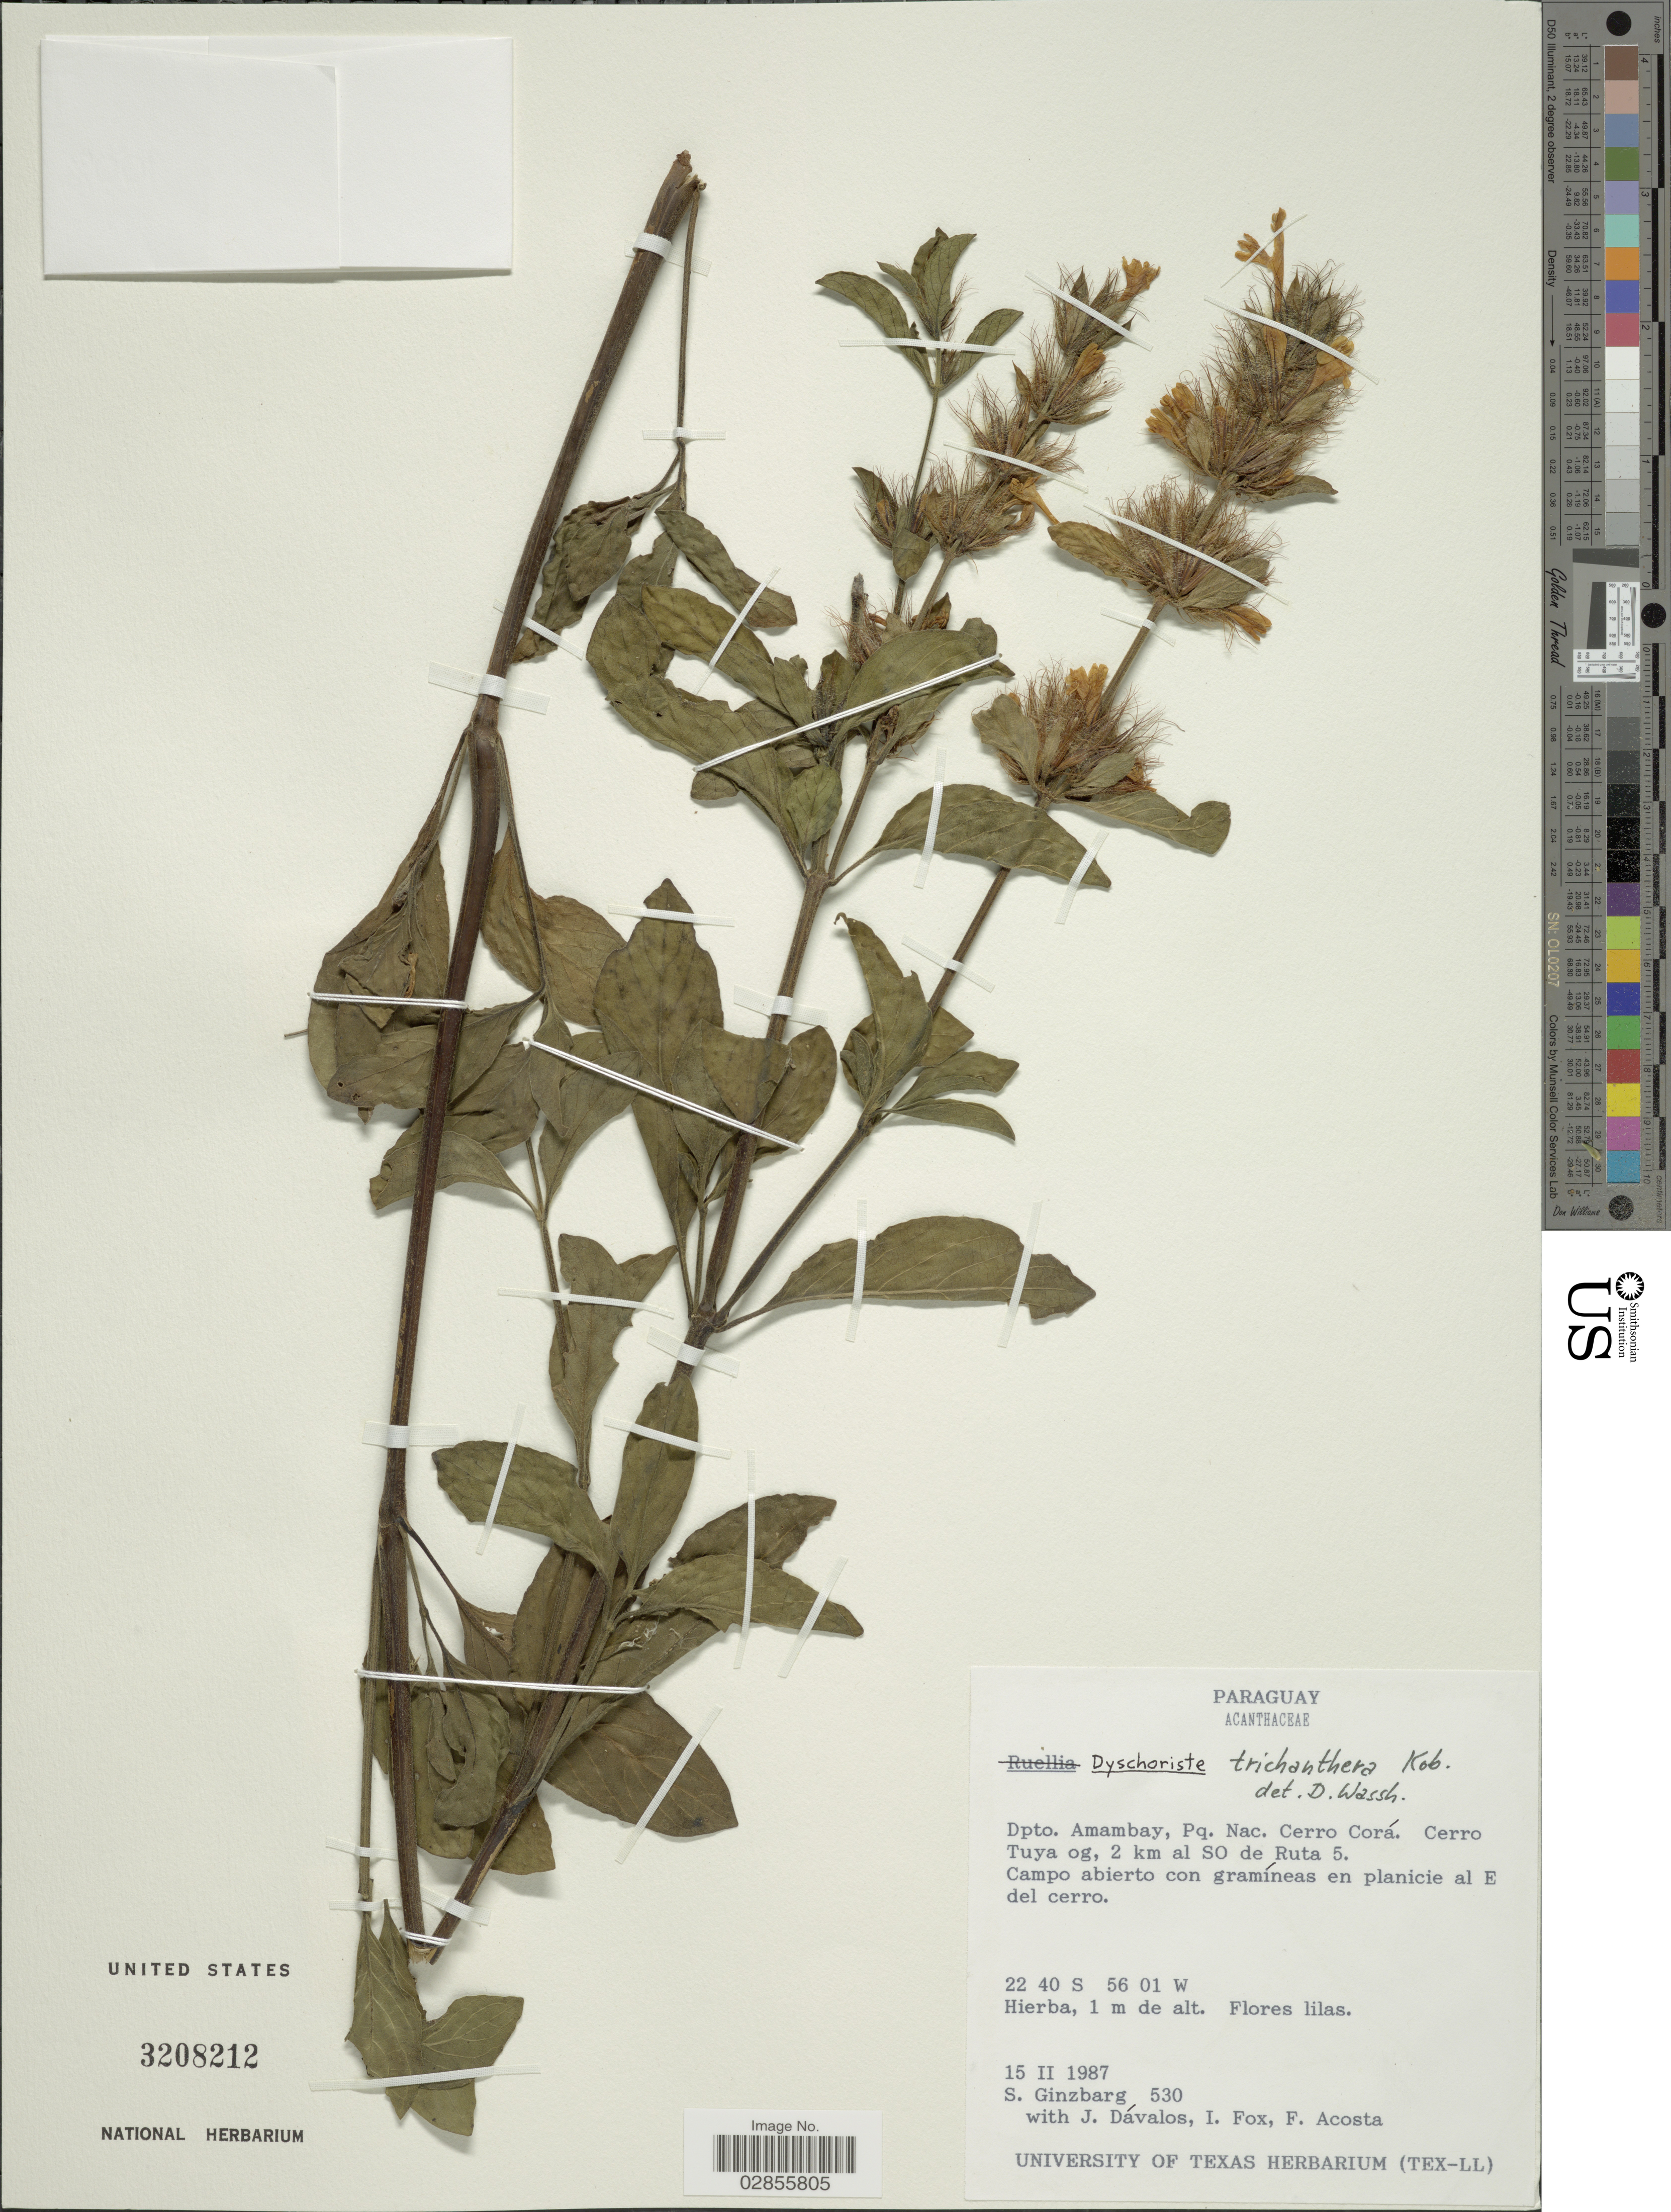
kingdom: Plantae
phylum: Tracheophyta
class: Magnoliopsida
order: Lamiales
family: Acanthaceae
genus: Dyschoriste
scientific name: Dyschoriste trichocalyx subsp. verticillaris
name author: (C.B. Clarke) Vollesen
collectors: S. Ginzbarg, J. Davalos, I. Fox & F. Acosta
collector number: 530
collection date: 1987-02-15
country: Paraguay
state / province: Amambay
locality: Dpto. Amambay, Pq. Nac. Cerro Corá. Cerro Tuya og. 2 km al SO de Ruta 5. Campo abierto con gramíneas en planicie al E del cerro.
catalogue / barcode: US 3208212